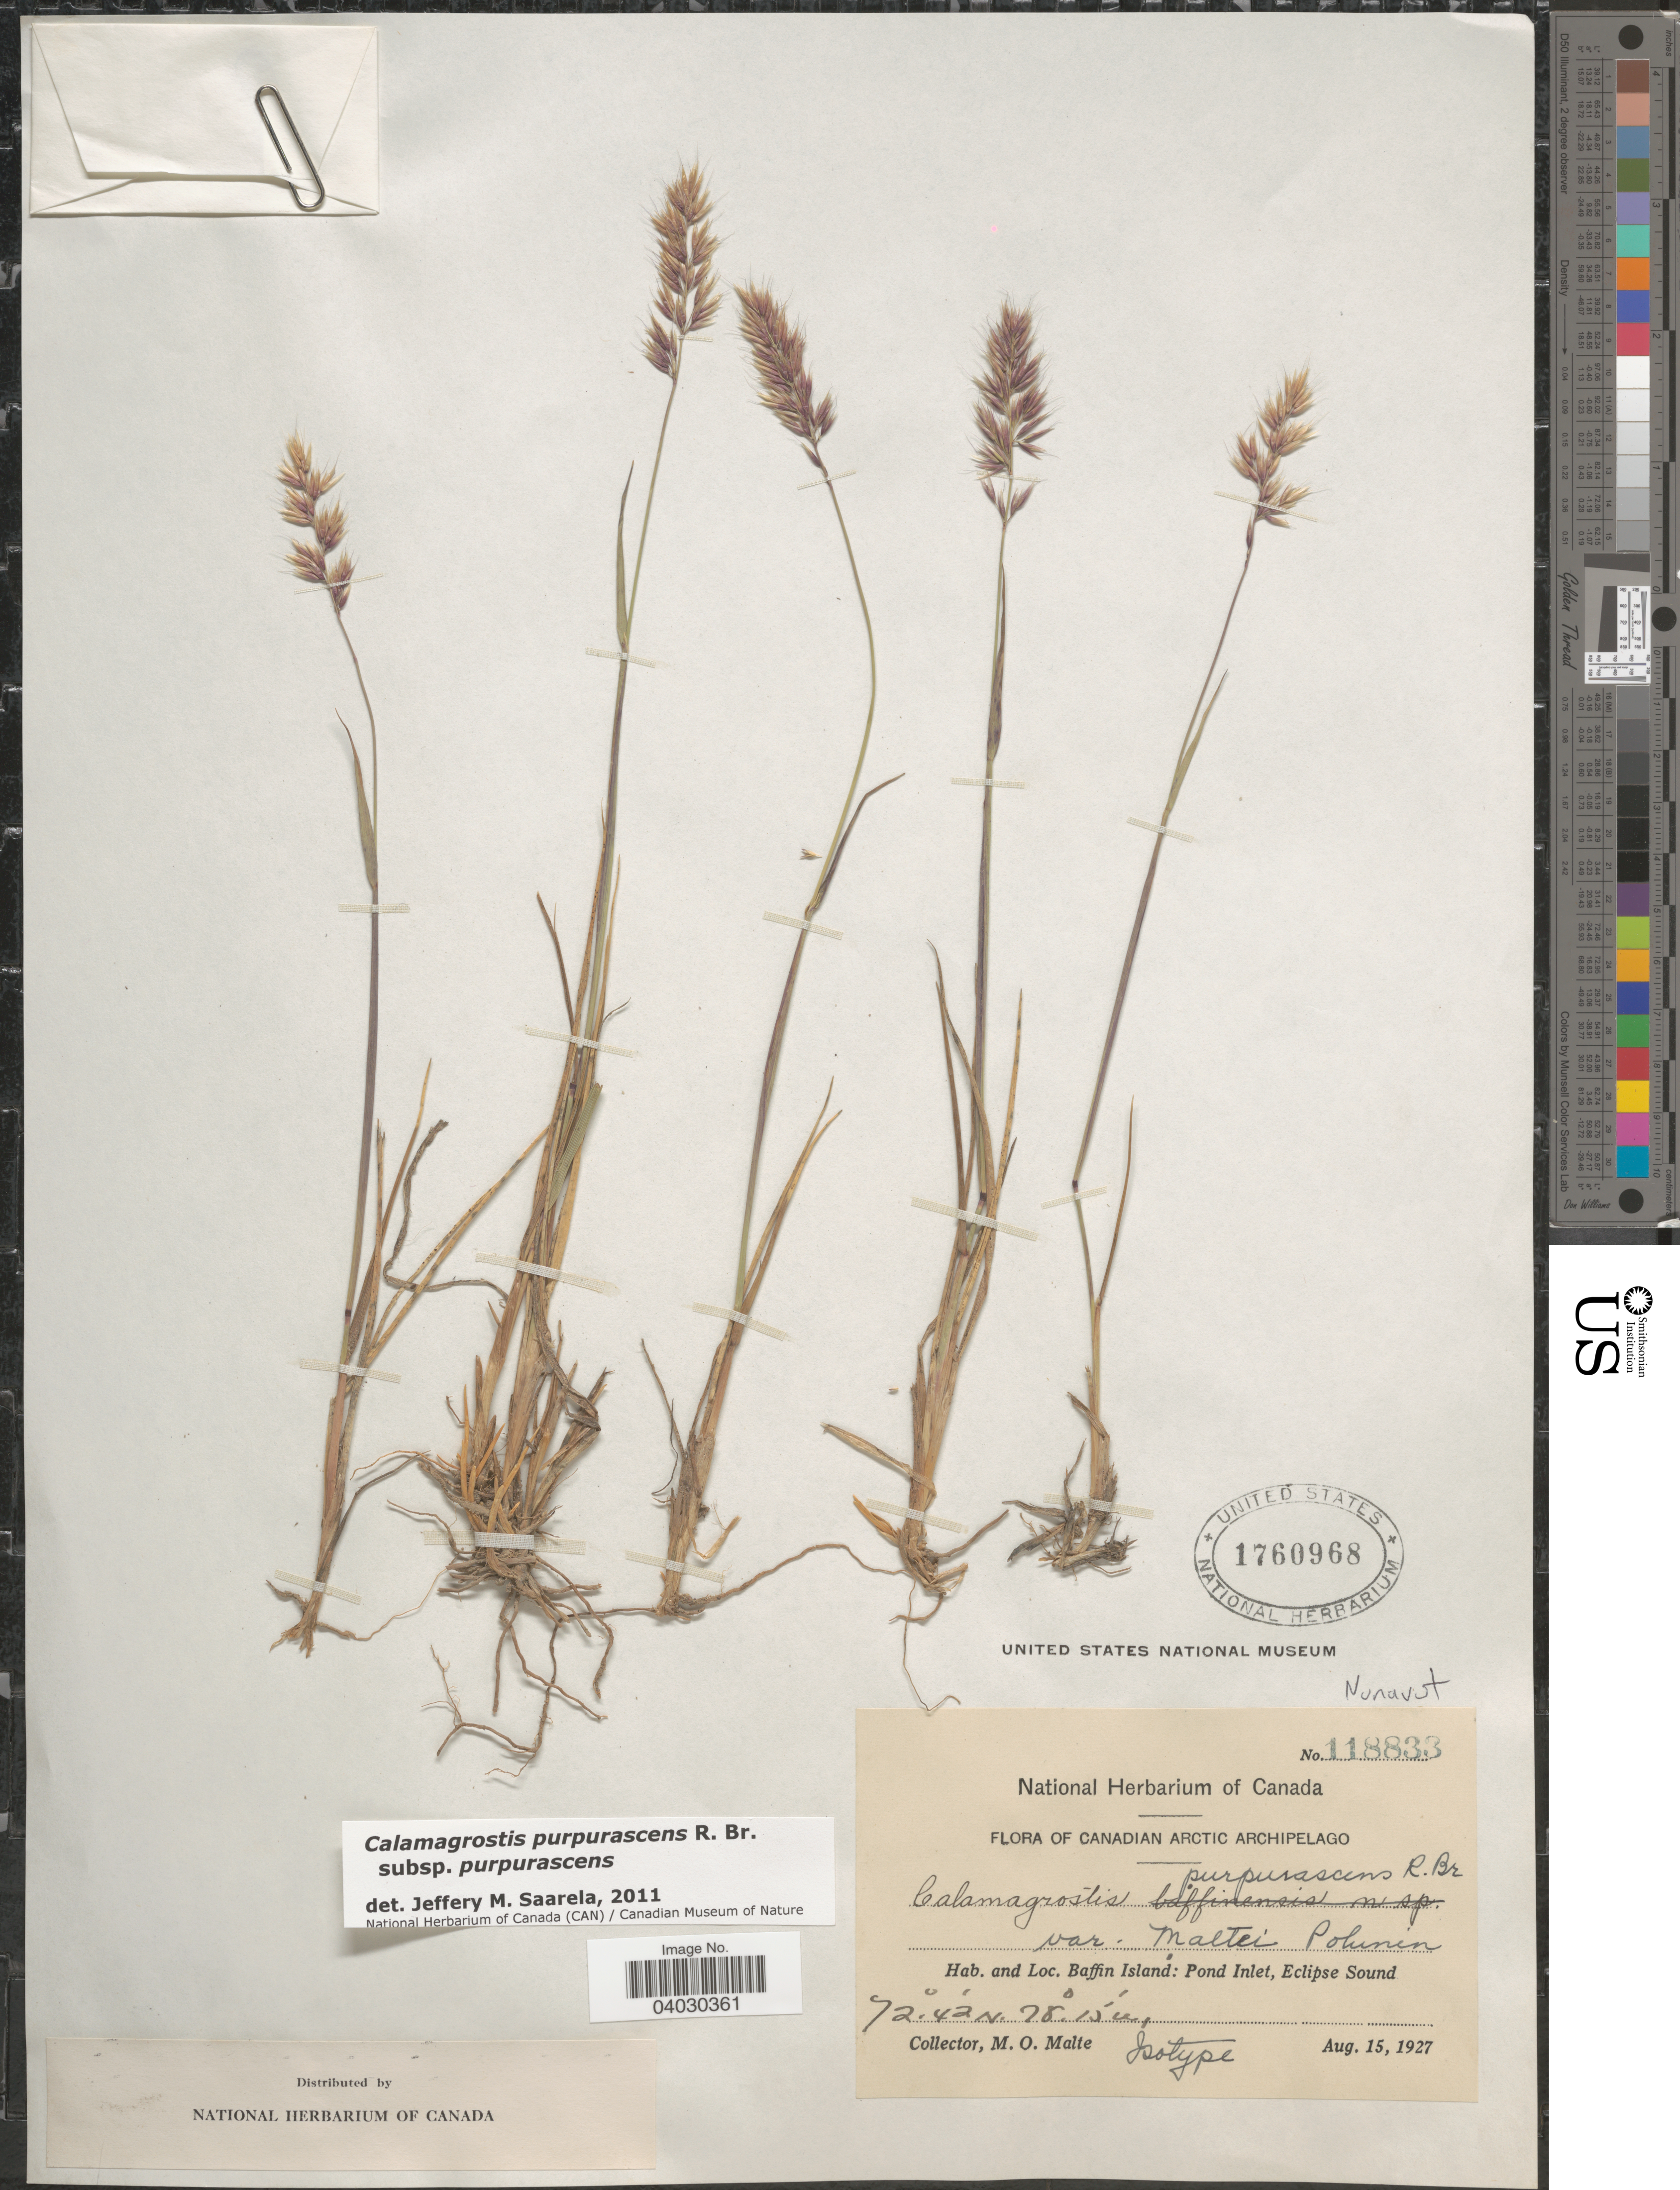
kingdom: Plantae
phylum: Tracheophyta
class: Liliopsida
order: Poales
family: Poaceae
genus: Calamagrostis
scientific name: Calamagrostis purpurascens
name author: R. Br.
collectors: M. O. Malte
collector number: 118833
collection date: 1927-08-15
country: Canada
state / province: Nunavut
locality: Canadian Arctic Archipelago. Baffin Island: Pond Inlet, Eclipse Sound.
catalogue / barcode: US 1760968